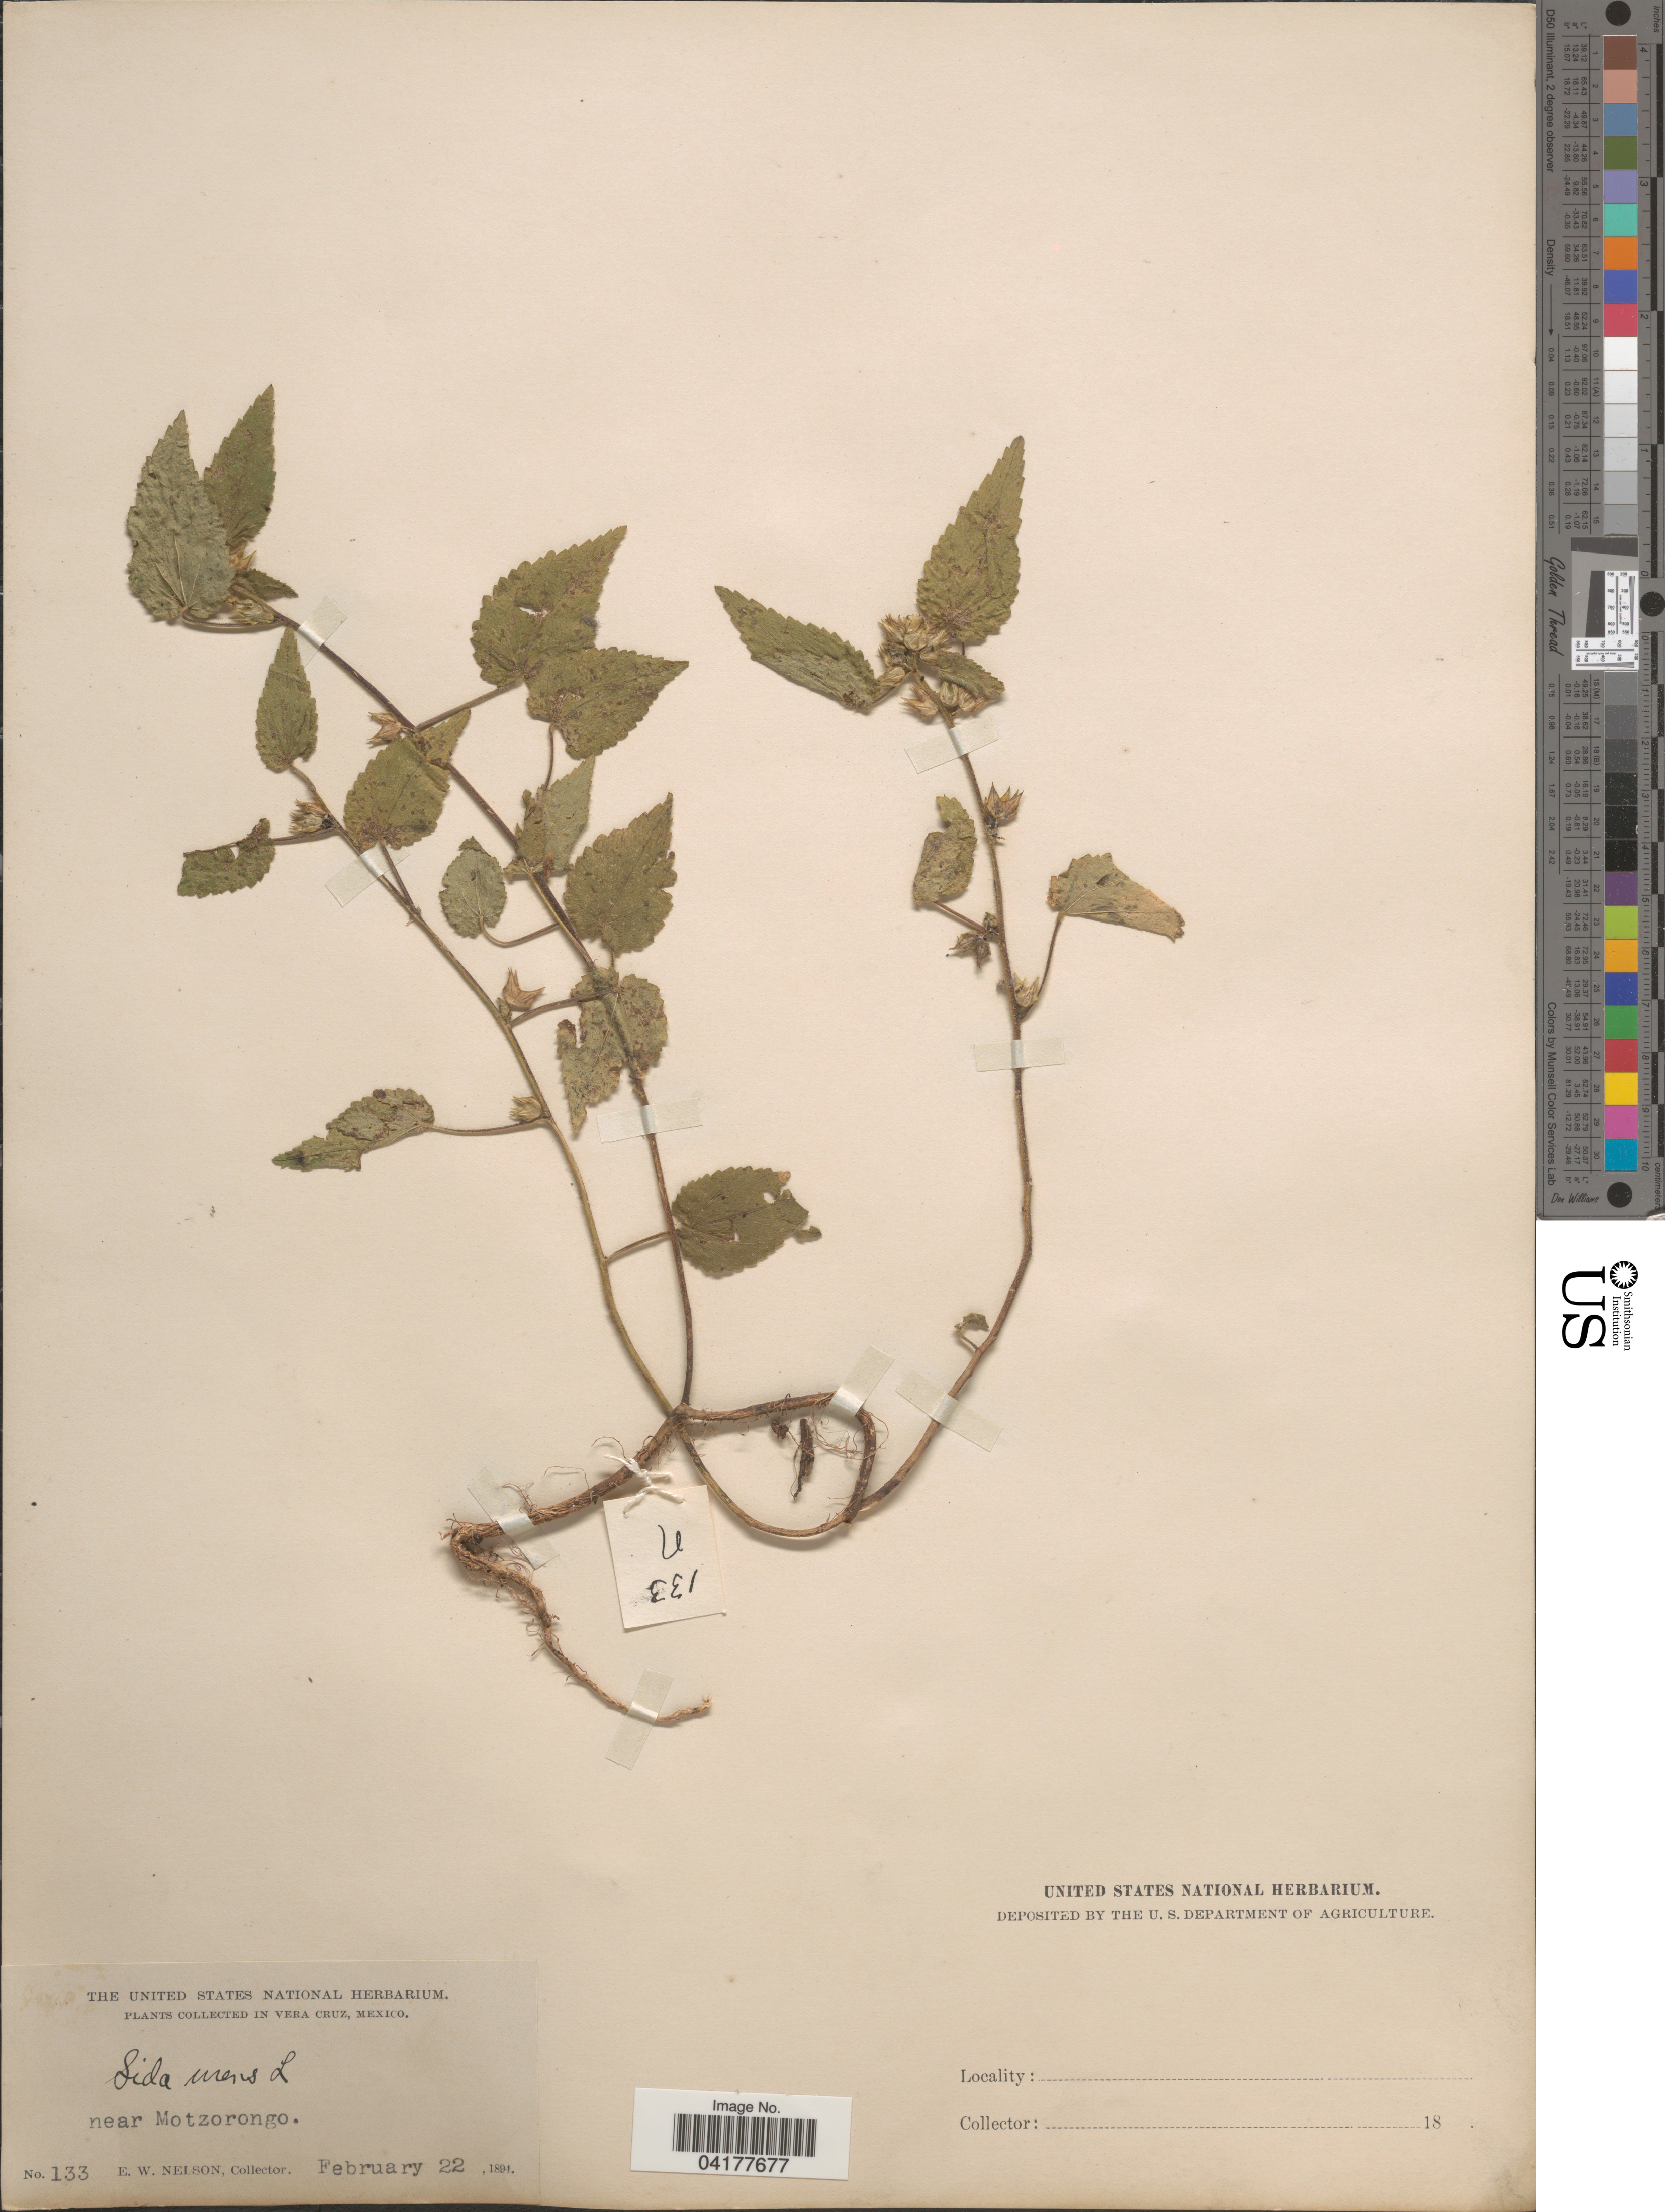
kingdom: Plantae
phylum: Tracheophyta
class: Magnoliopsida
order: Malvales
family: Malvaceae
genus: Sida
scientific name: Sida urens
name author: L.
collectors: E. W. Nelson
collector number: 133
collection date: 1894-02-22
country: Mexico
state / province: Veracruz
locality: In Vera Cruz. Near Motzorongo.